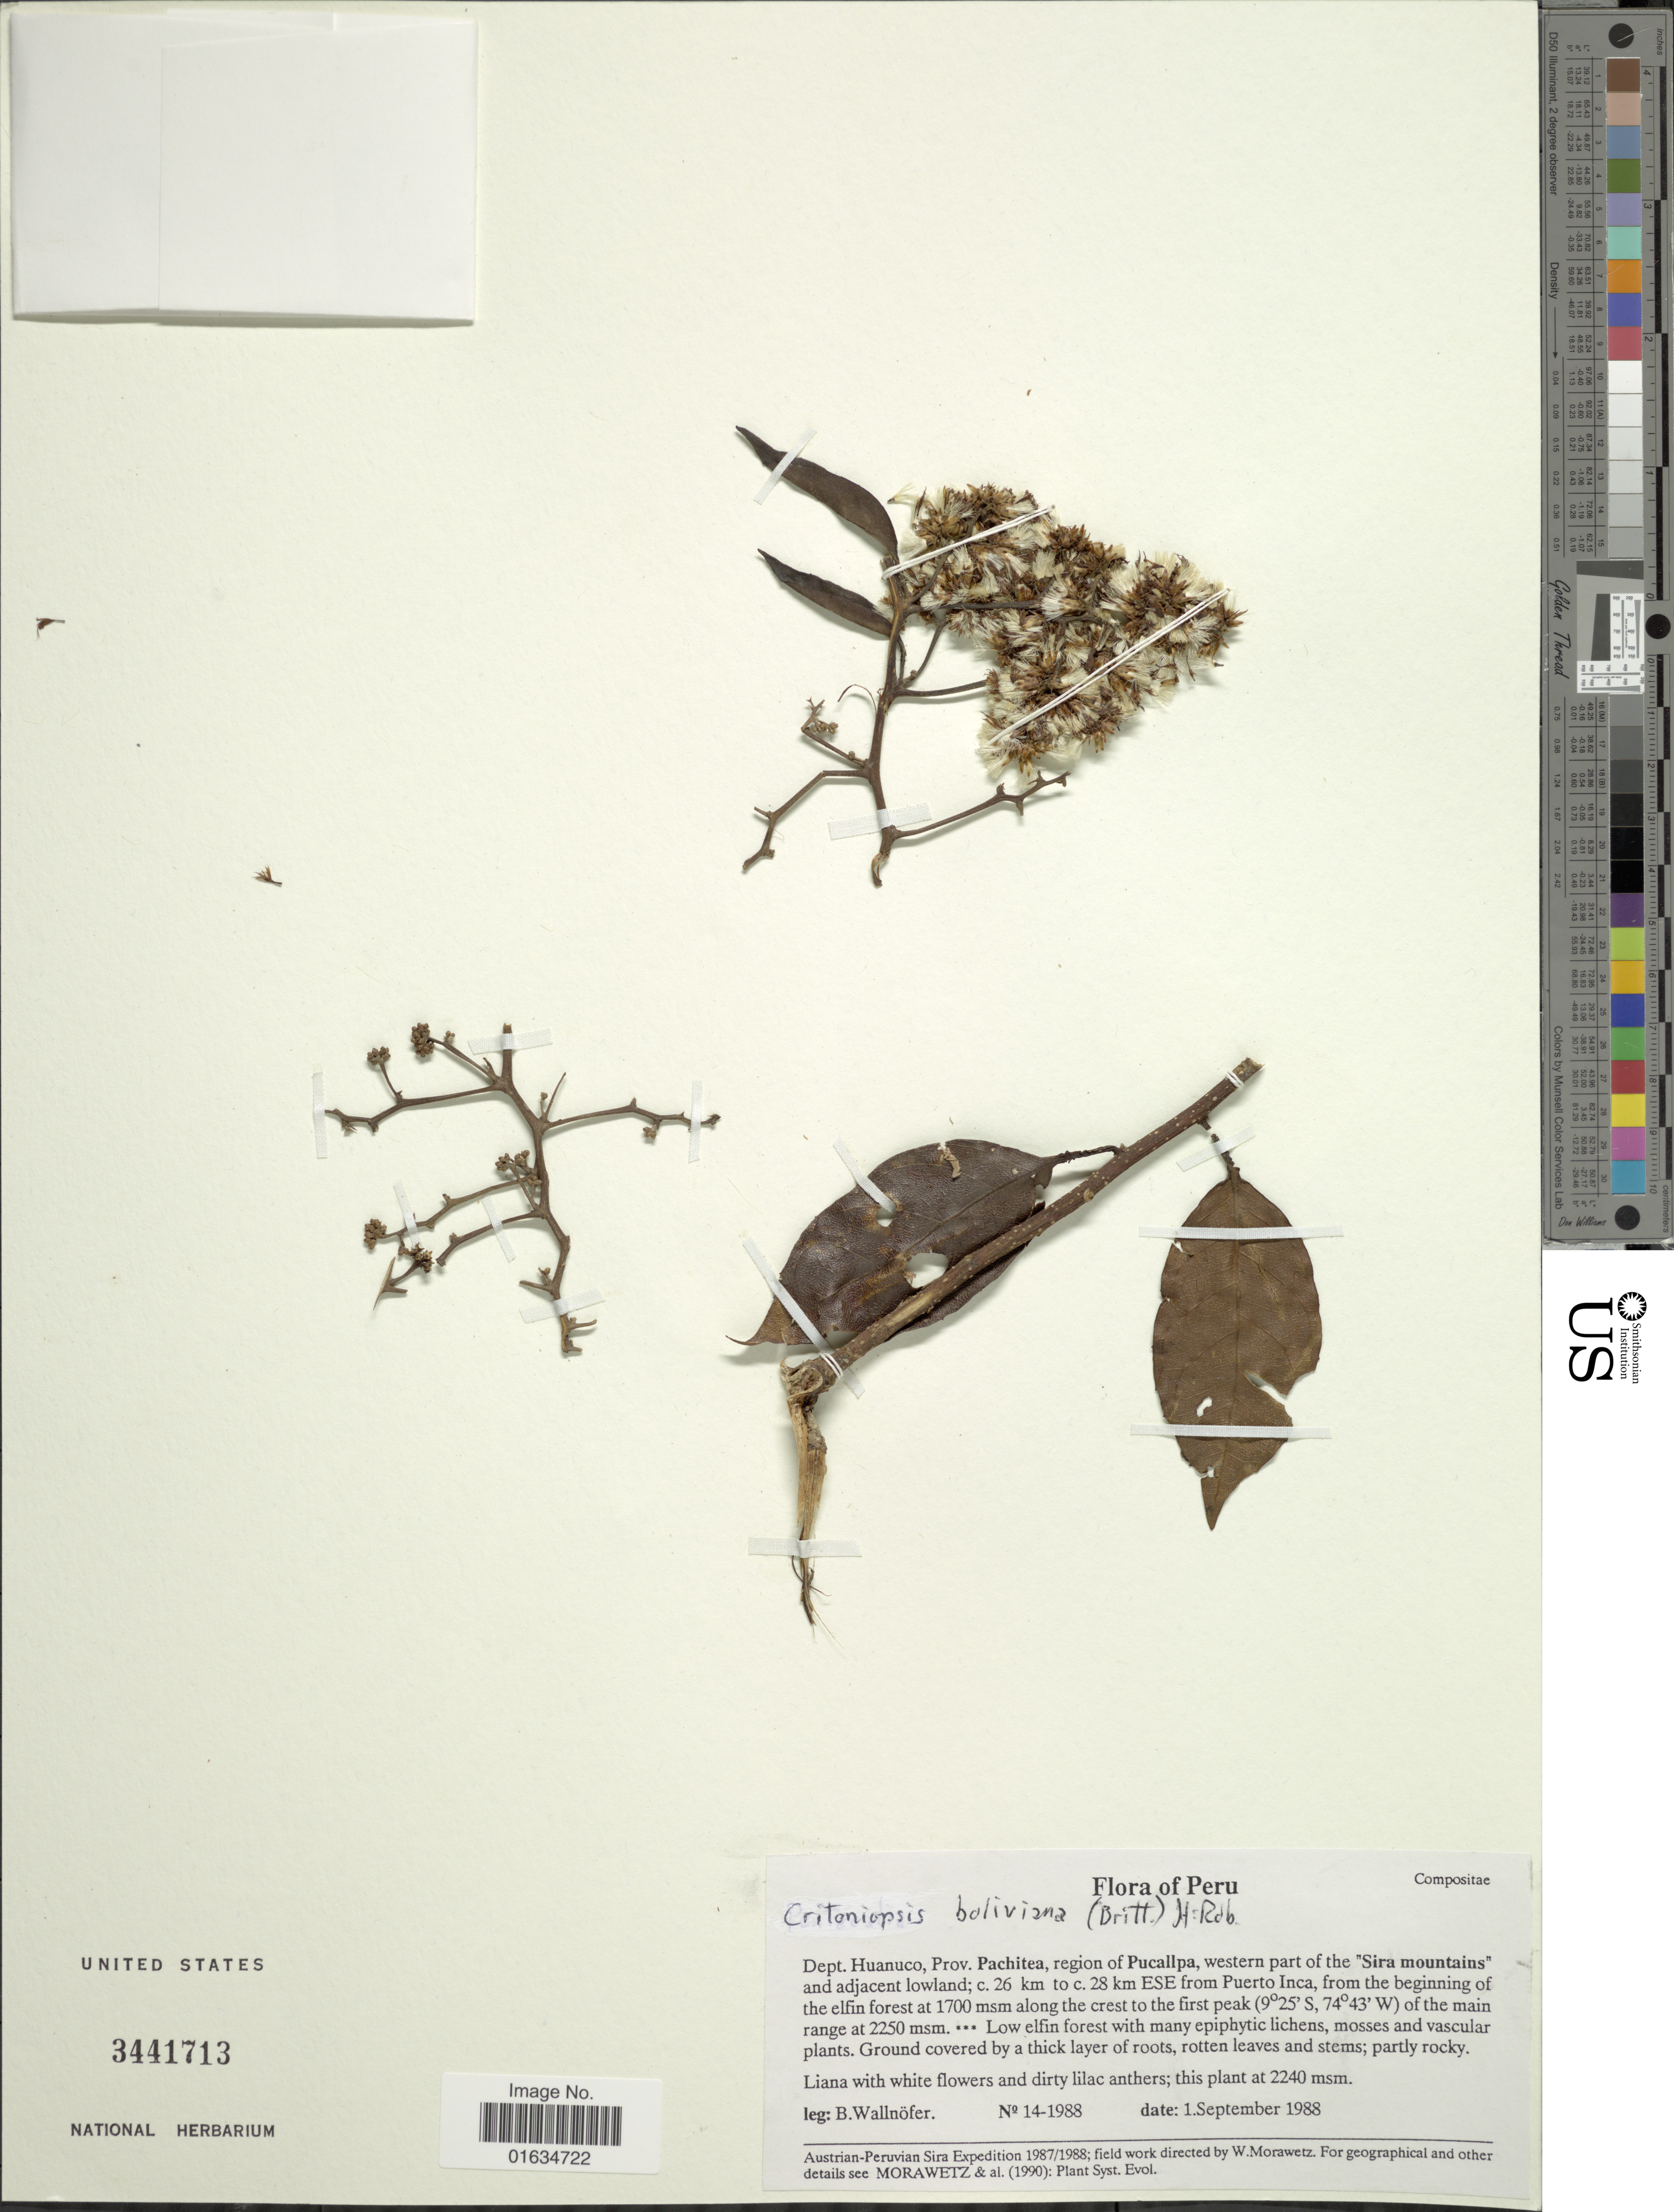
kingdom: Plantae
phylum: Tracheophyta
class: Magnoliopsida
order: Asterales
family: Asteraceae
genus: Critoniopsis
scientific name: Critoniopsis boliviana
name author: (Britton) H. Rob.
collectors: B. Wallnöfer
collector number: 14-1988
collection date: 1988-09-01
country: Peru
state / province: Huánuco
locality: Prov. Pachitea, region of Pucallpa, western part of the "Sira mountains"and adjacent lowland; c. 26 km to c. 28 km ESE from Puente Inca, from the beginning of the elfin forest at 1700 msms along the crest to the first peak of the main range at 2250 msm.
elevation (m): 2240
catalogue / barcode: US 3441713